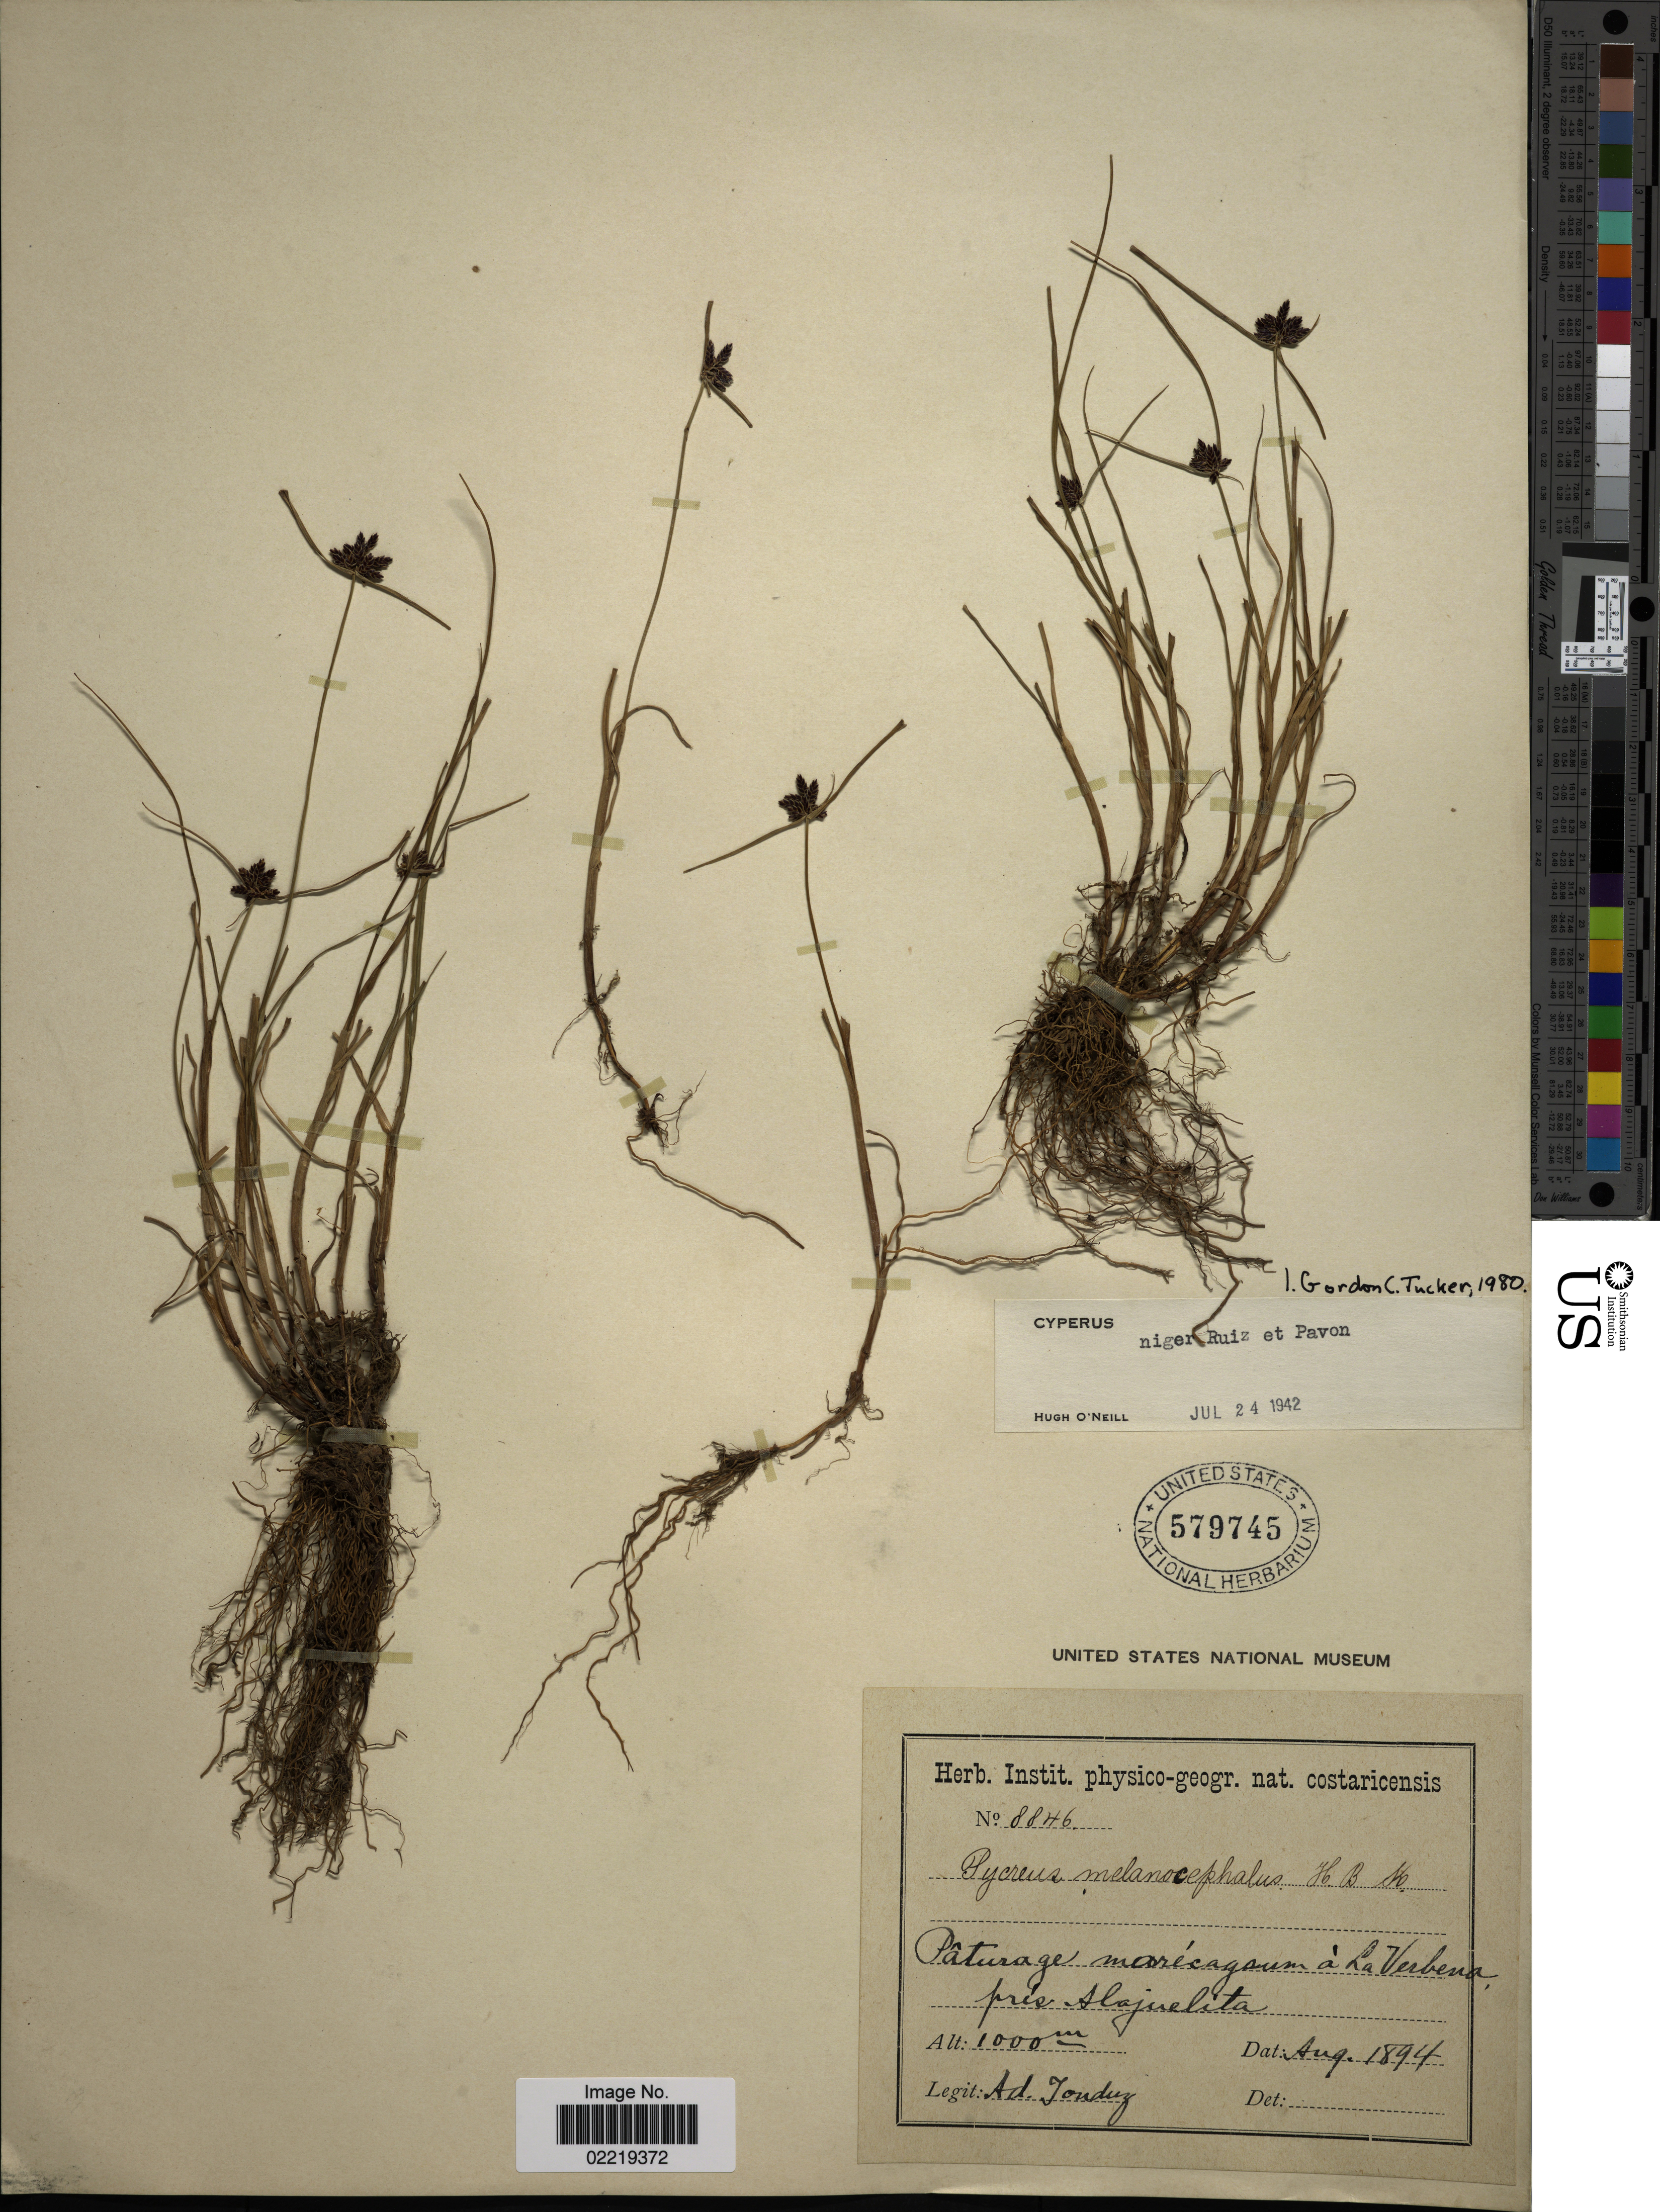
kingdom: Plantae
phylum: Tracheophyta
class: Liliopsida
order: Poales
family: Cyperaceae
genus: Cyperus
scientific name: Cyperus niger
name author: Ruiz & Pav.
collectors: A. Tonduz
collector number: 8846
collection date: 1894-08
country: Costa Rica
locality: Paturage marecageux a La Verbena pres Alajuelita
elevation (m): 1000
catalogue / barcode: US 579745